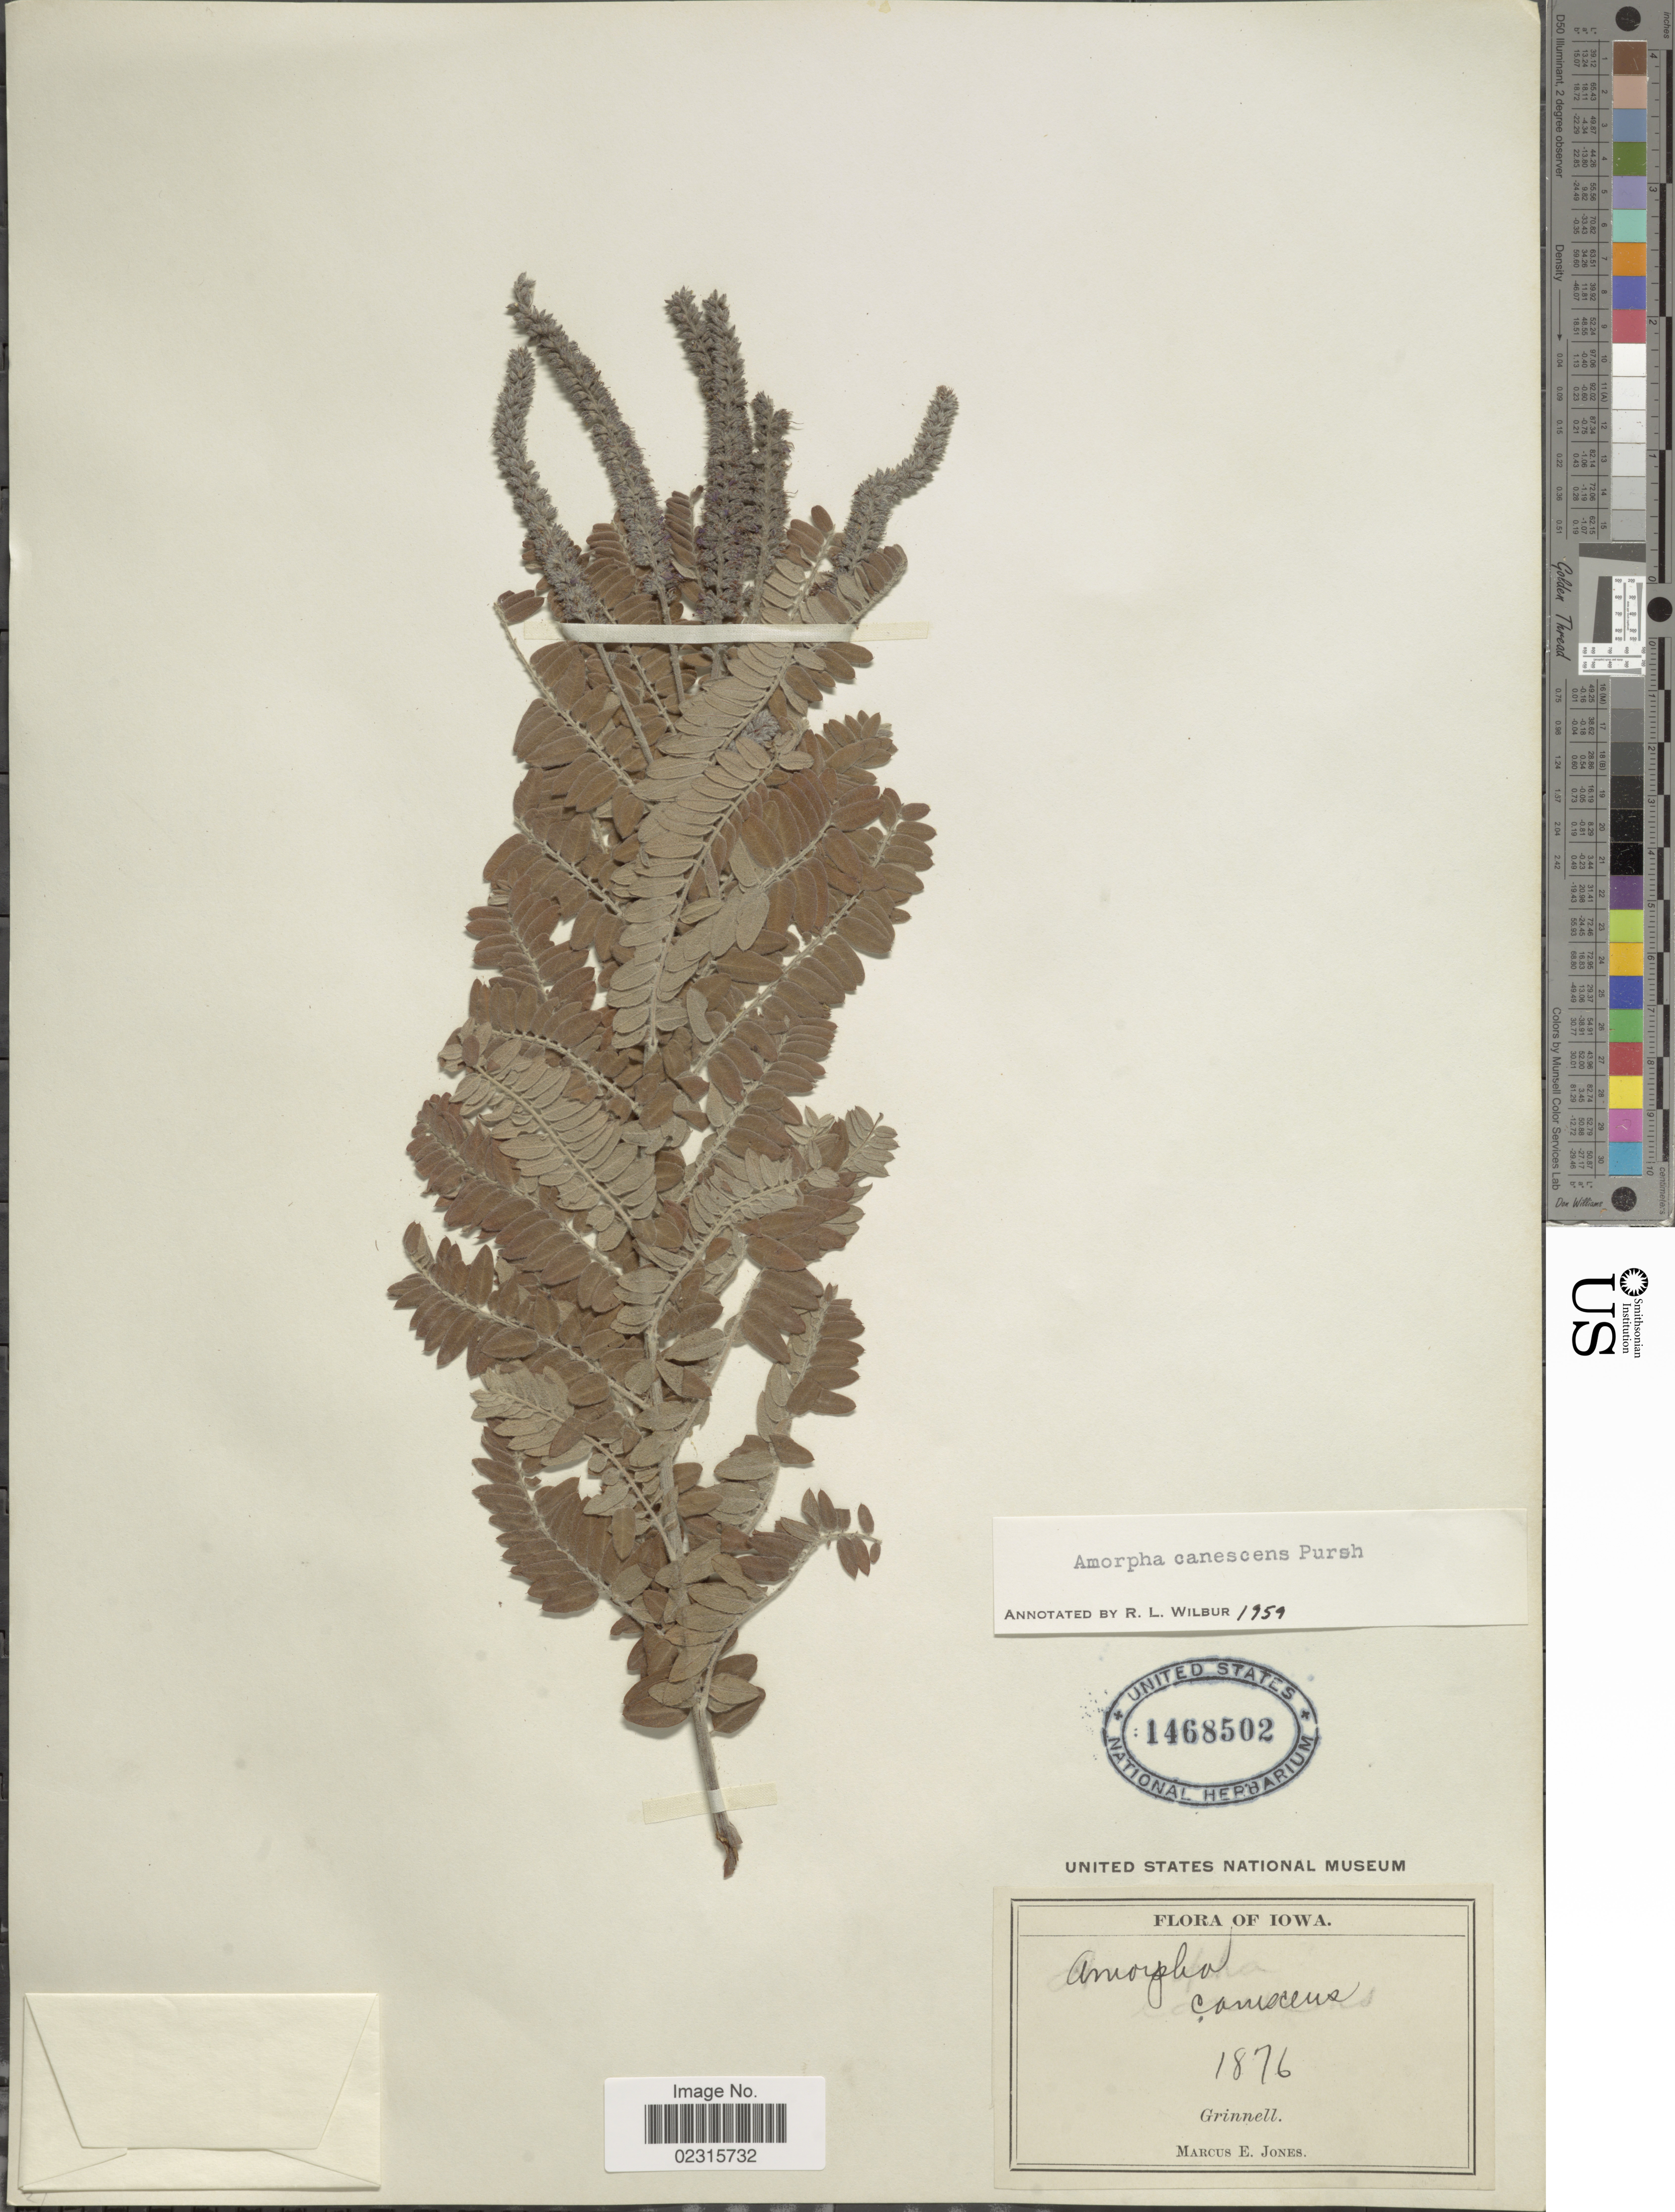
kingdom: Plantae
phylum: Tracheophyta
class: Magnoliopsida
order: Fabales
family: Fabaceae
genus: Amorpha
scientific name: Amorpha canescens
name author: Pursh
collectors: M. E. Jones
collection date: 1876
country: United States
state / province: Iowa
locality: Grinnell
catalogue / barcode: US 1468502